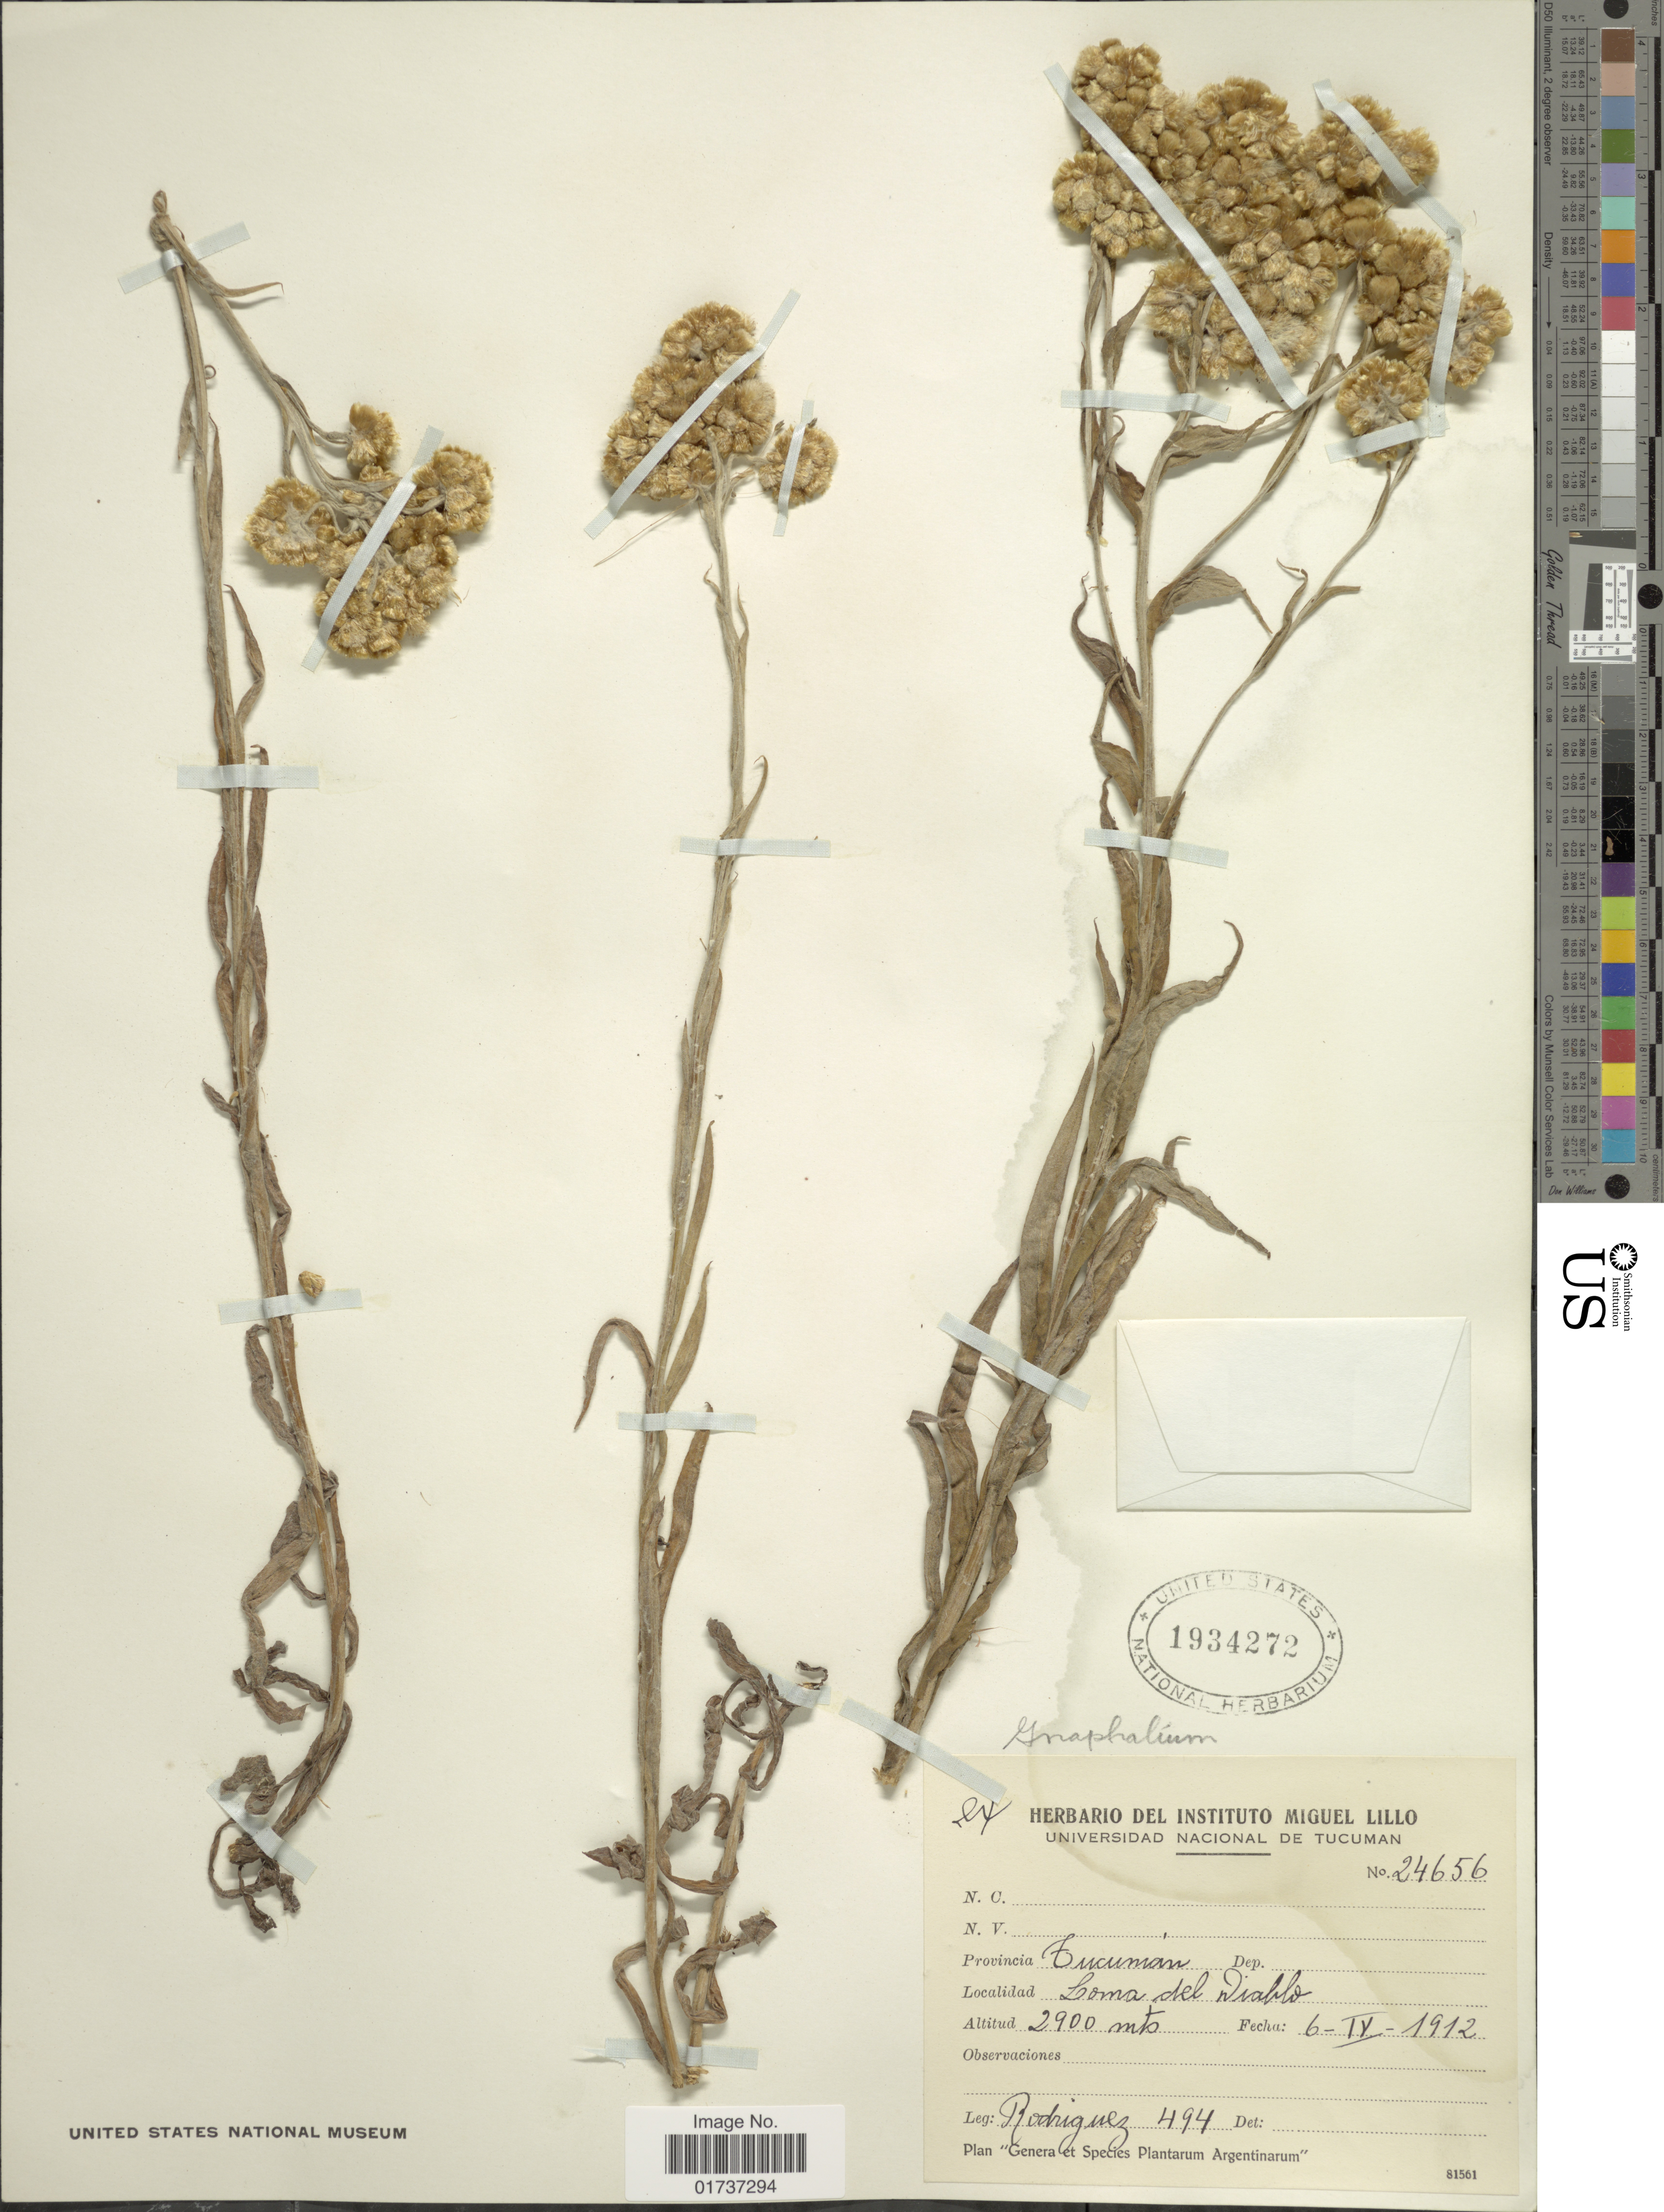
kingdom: Plantae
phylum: Tracheophyta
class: Magnoliopsida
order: Asterales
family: Asteraceae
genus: Gnaphalium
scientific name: Gnaphalium sp.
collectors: Rodriguez, --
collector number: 494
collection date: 1912-04-06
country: Argentina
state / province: Tucuman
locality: Loma del Diablo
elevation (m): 2900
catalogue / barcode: US 1934272